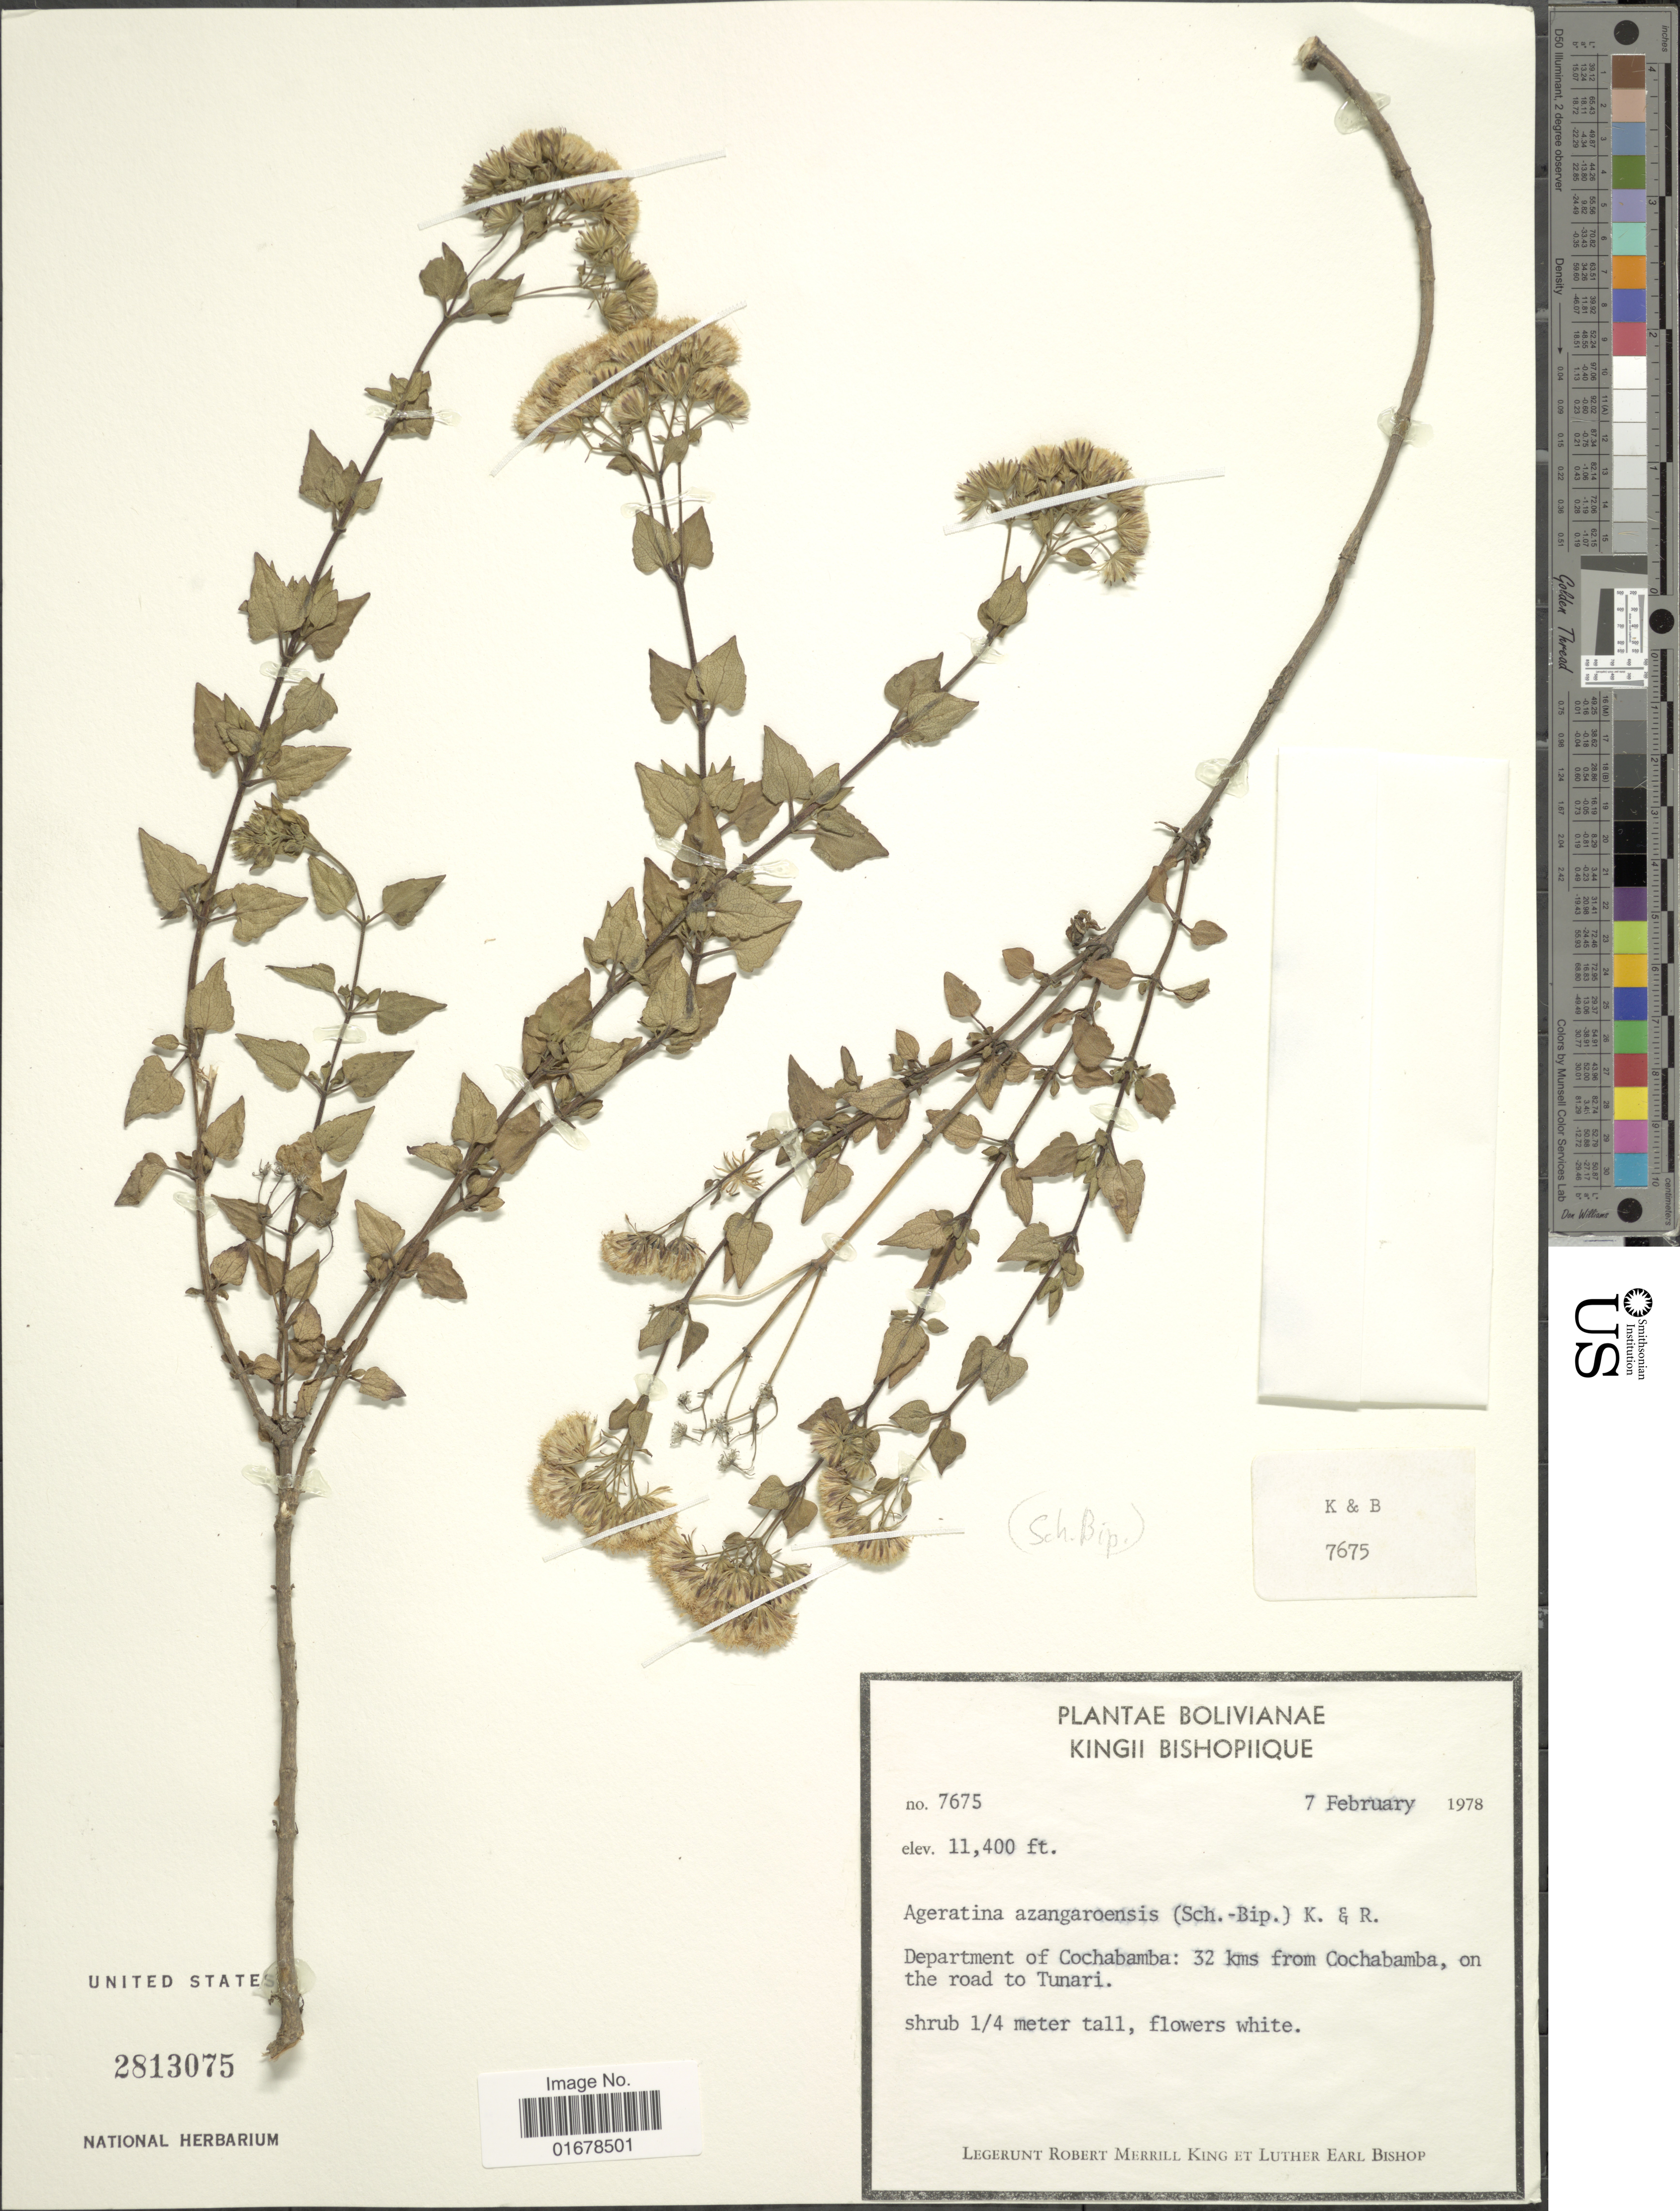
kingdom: Plantae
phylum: Tracheophyta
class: Magnoliopsida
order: Asterales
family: Asteraceae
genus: Ageratina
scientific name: Ageratina azangaroensis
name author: (Sch. Bip. ex Wedd.) R.M. King & H. Rob.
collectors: R. M. King & L. E. Bishop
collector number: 7675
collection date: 1978-02-07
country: Bolivia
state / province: Cochabamba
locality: Department of Cochabamba: 32 kms from Cochabamba, on the road to Tunari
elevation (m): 3475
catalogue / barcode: US 2813075